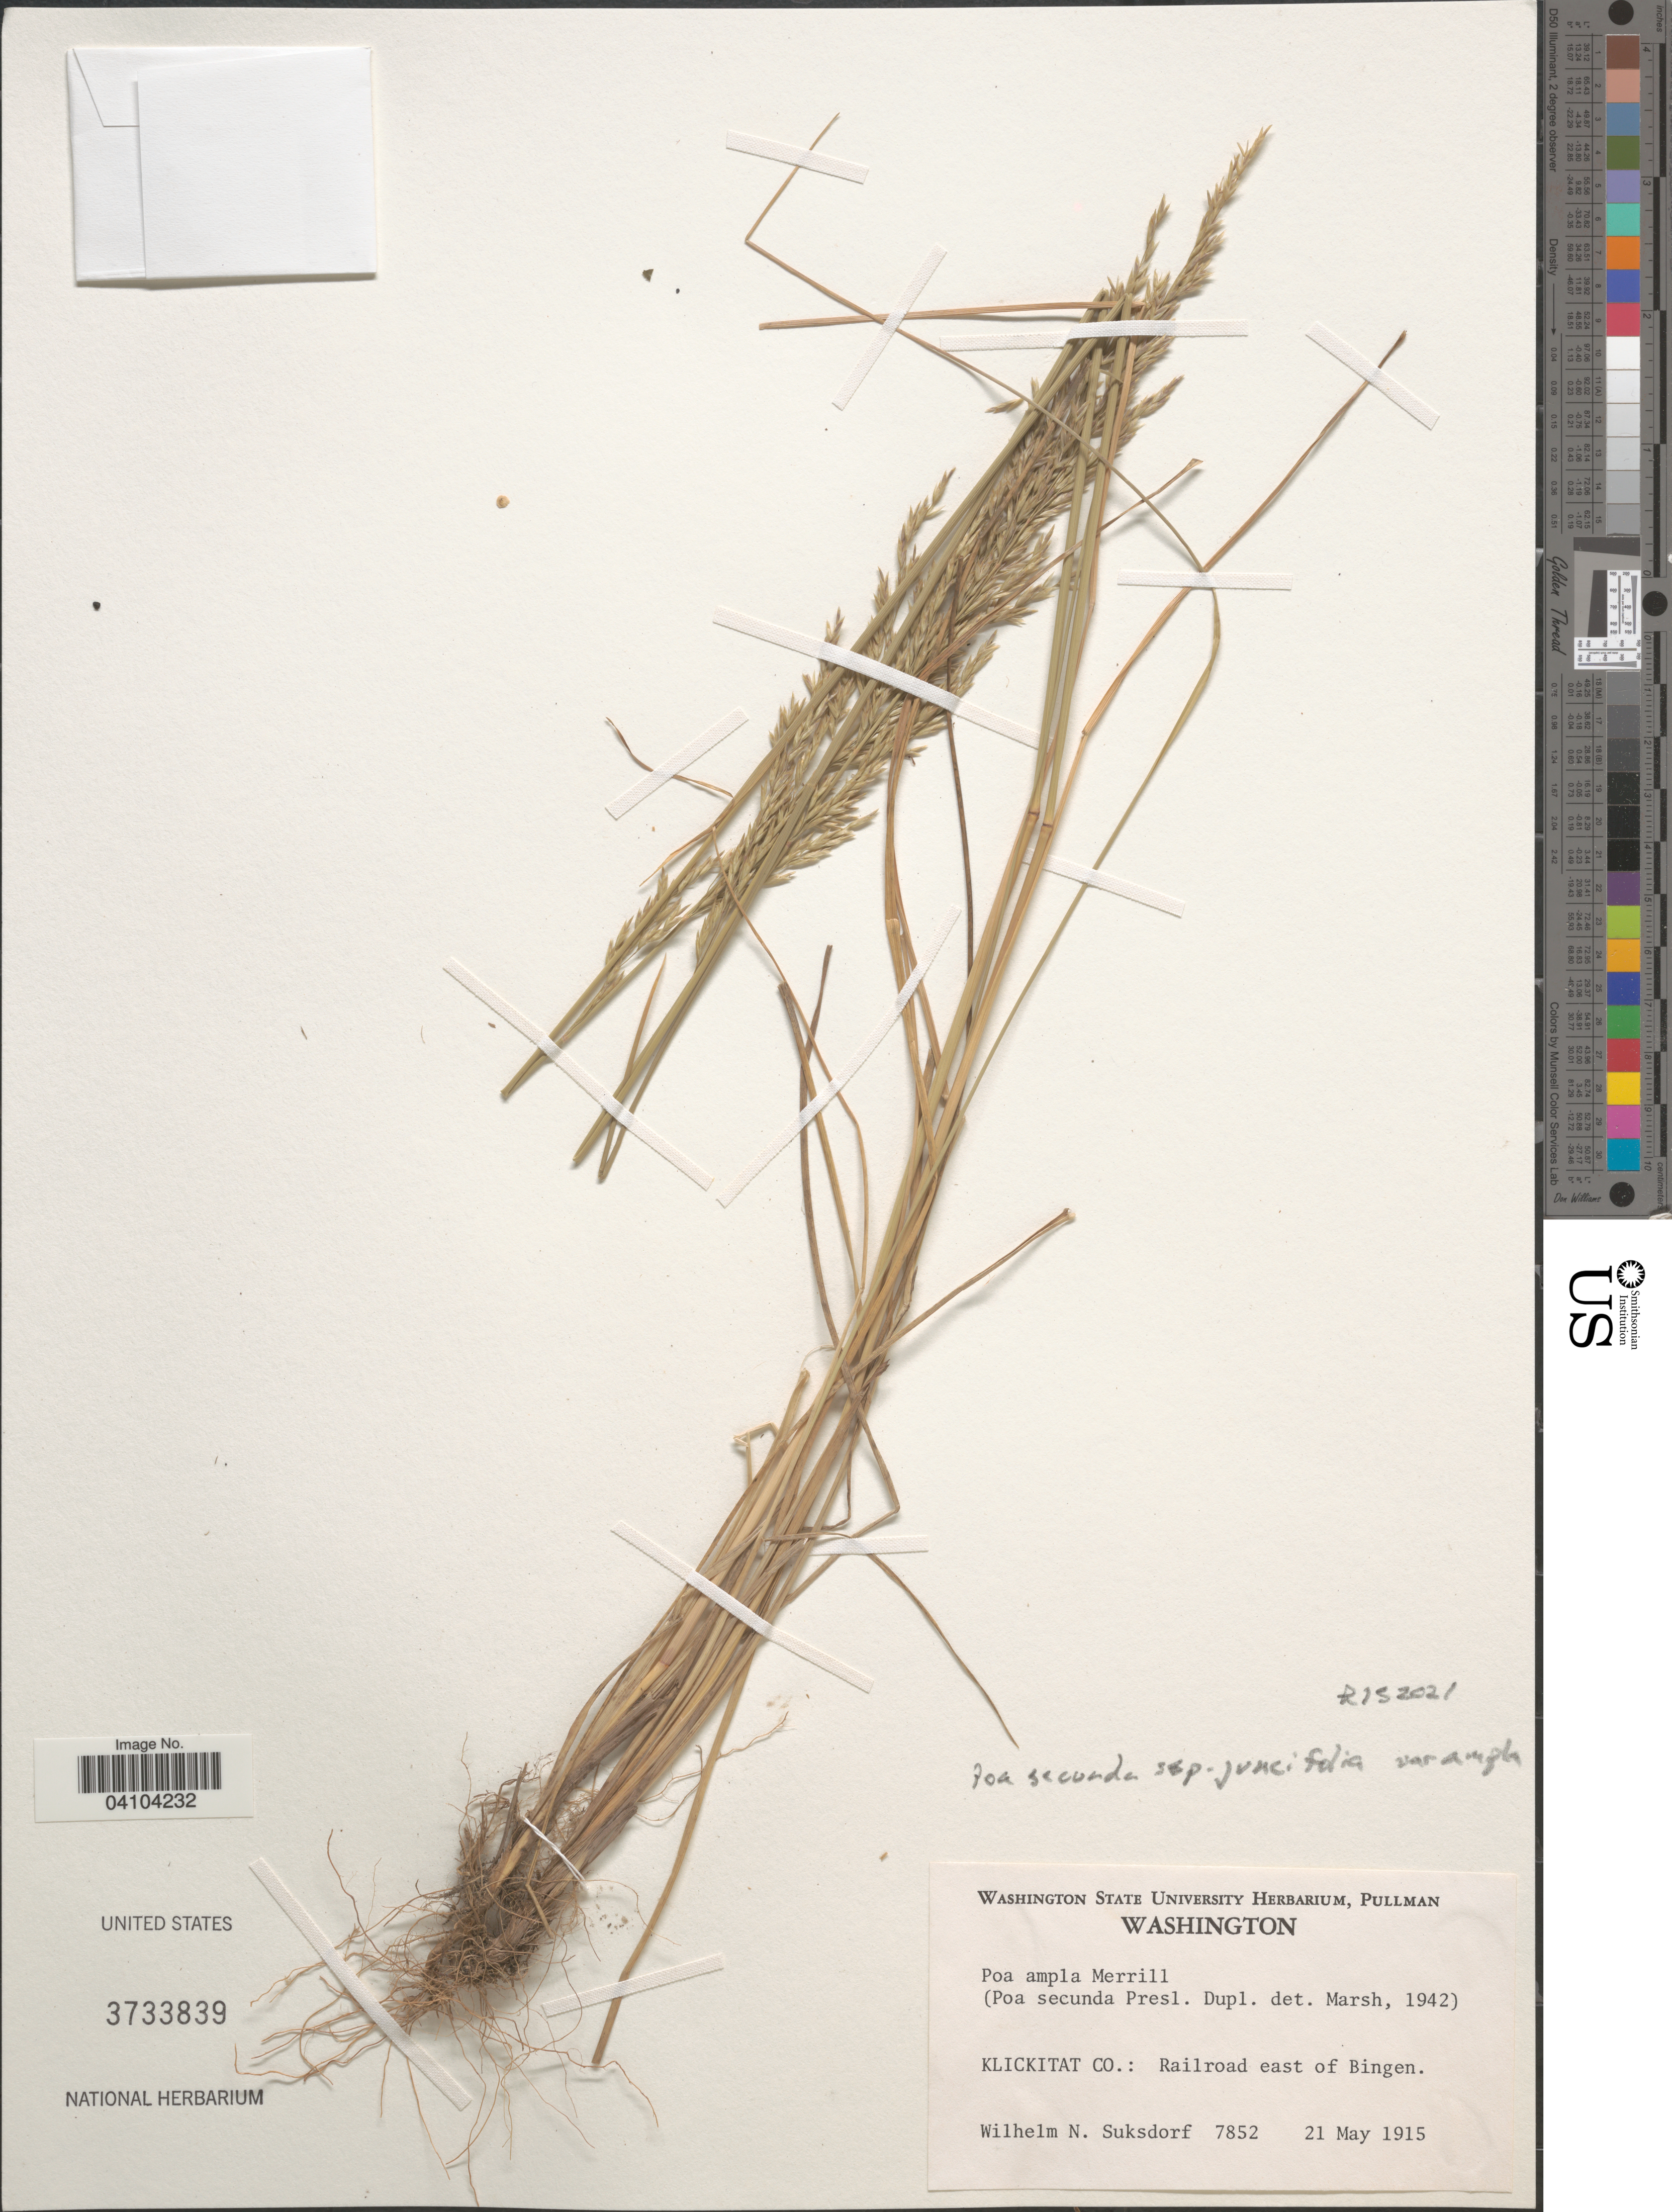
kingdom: Plantae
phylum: Tracheophyta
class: Liliopsida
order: Poales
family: Poaceae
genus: Poa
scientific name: Poa secunda subsp. juncifolia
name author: (Scribn.) Soreng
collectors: W. N. Suksdorf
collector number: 7852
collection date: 1915-05-21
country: United States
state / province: Washington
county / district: Klickitat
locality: Klickitat Co.: Railroad east of Bingen.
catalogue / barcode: US 3733839